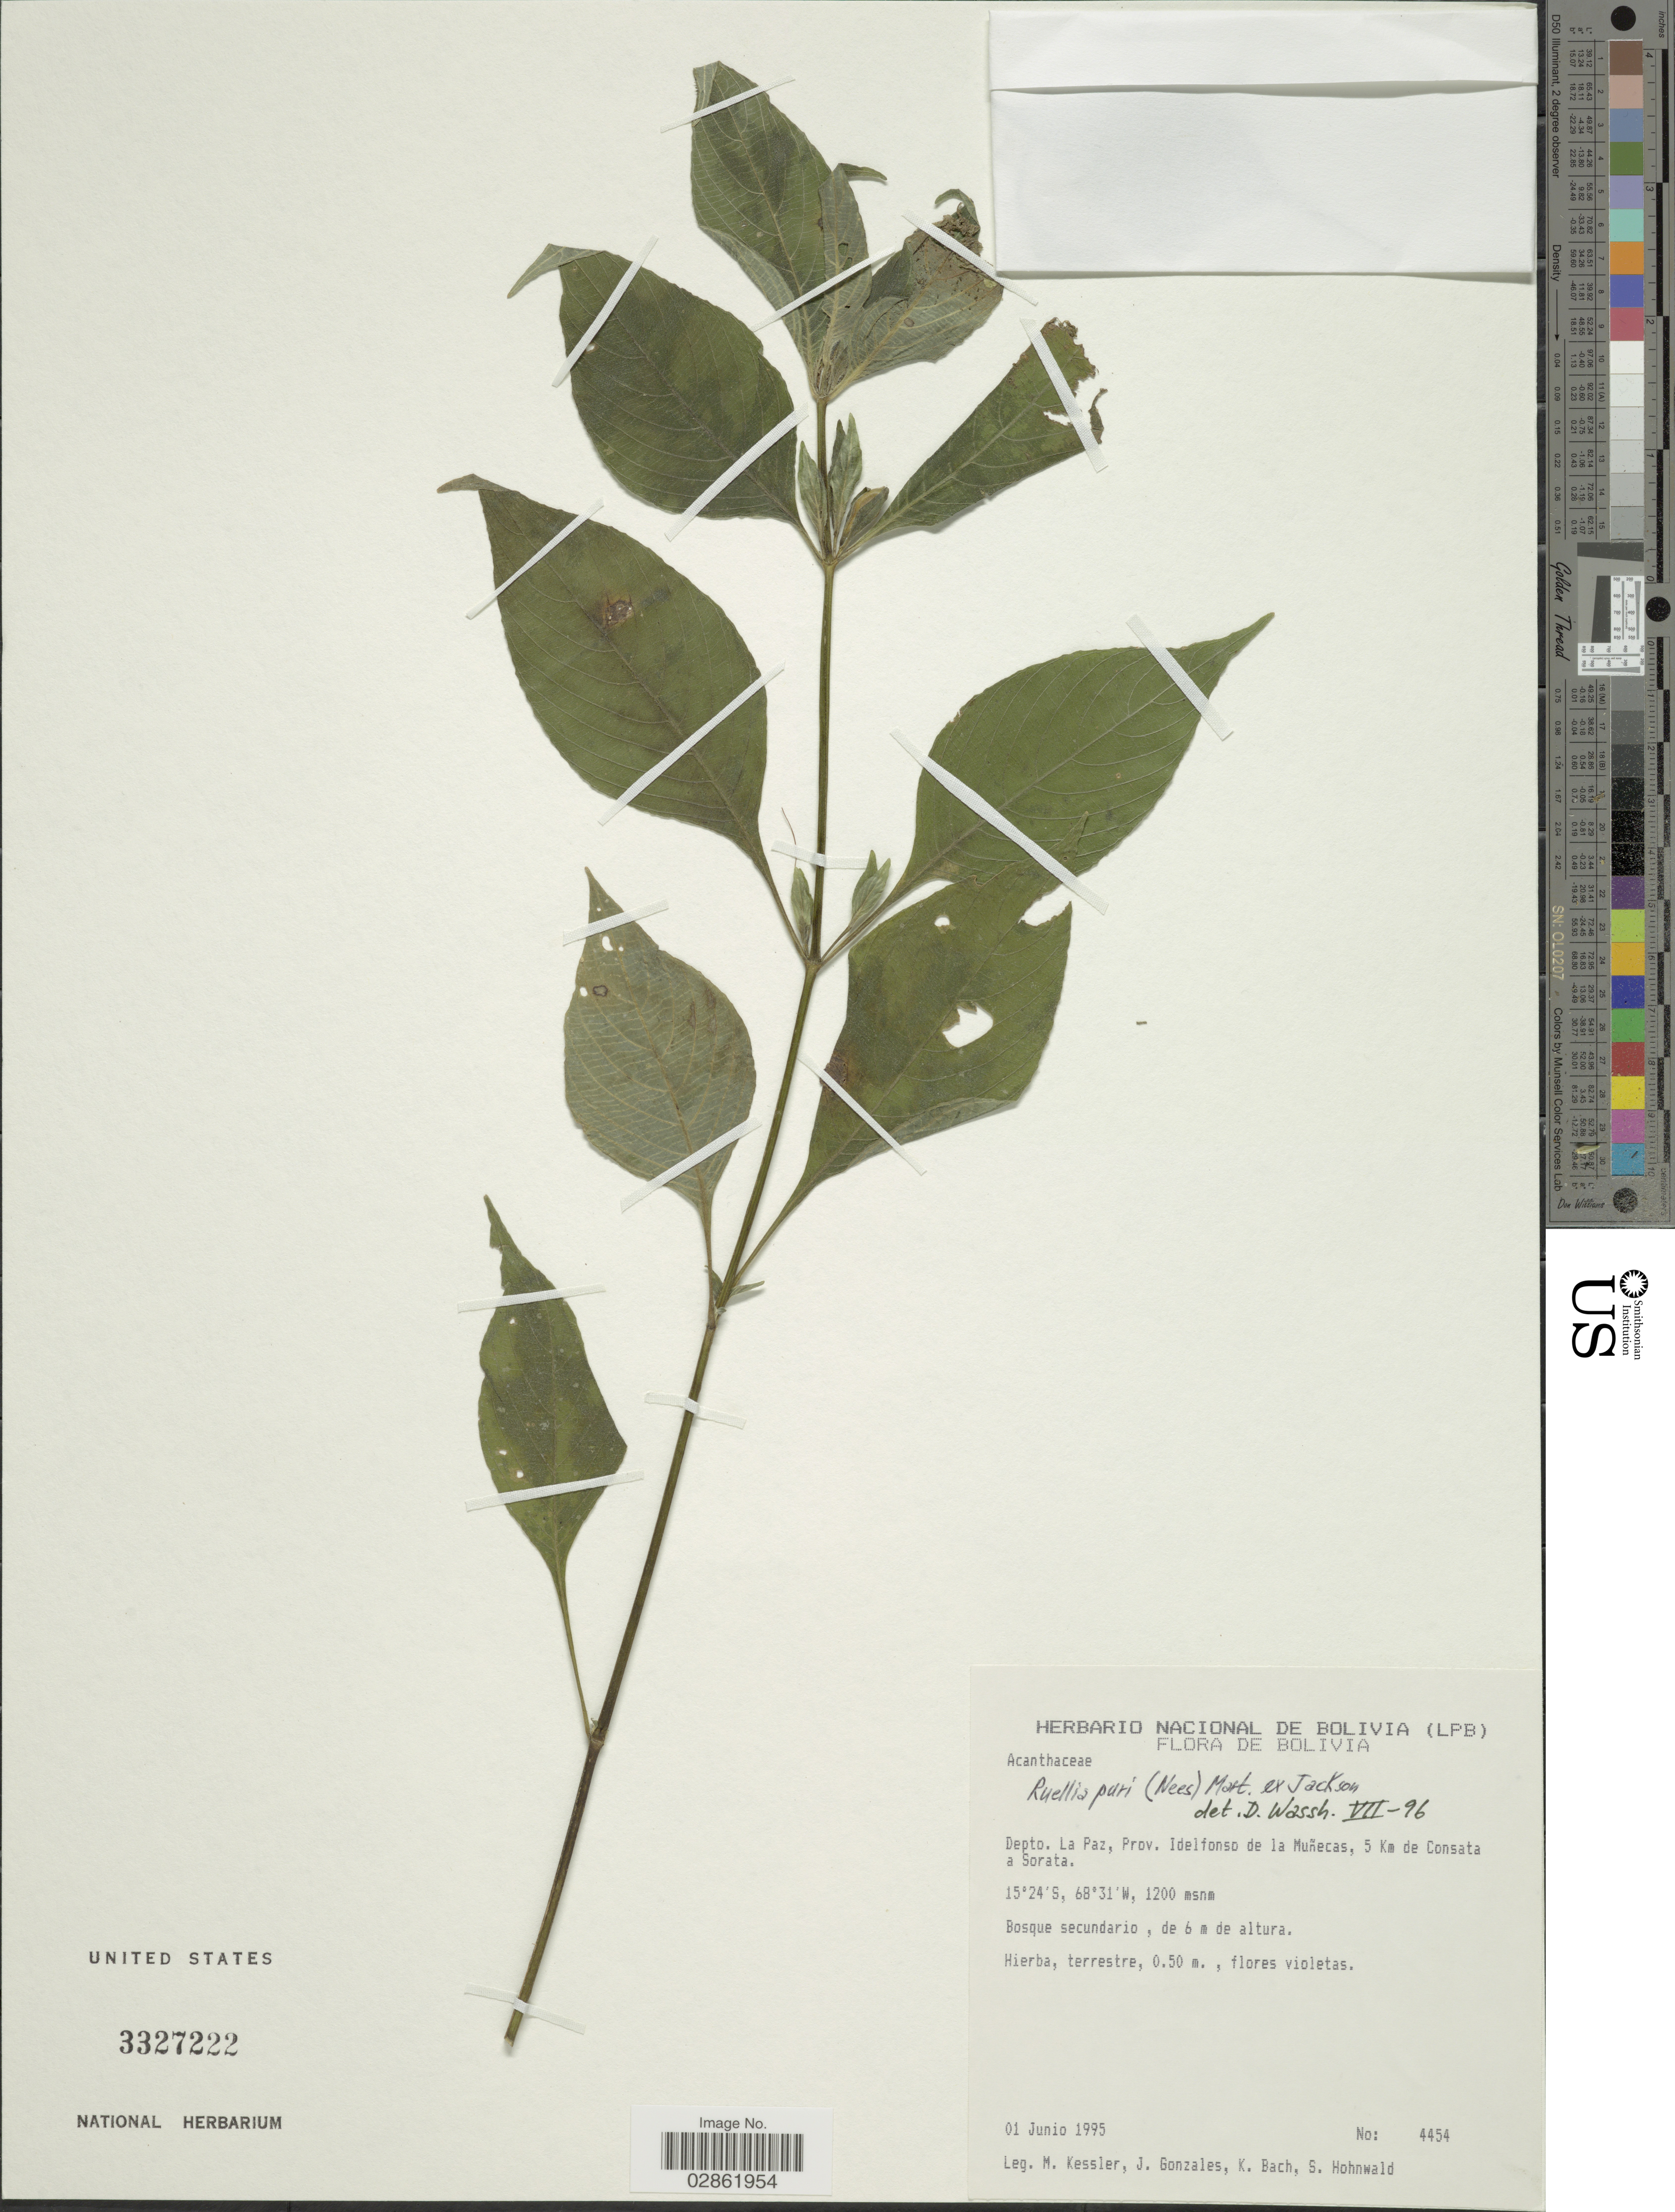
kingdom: Plantae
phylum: Tracheophyta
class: Magnoliopsida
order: Lamiales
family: Acanthaceae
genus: Ruellia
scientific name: Ruellia puri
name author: Mart. ex Nees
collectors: M. Kessler, J. Gonzales, K. Bach & S. Hohnwald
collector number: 4454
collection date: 1995-06-01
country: Bolivia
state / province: La Paz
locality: Depto. La Paz, Prov. Idelfonso de la Muñecas, 5 Km de Consata a Sorata.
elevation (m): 1200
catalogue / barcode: US 3327222